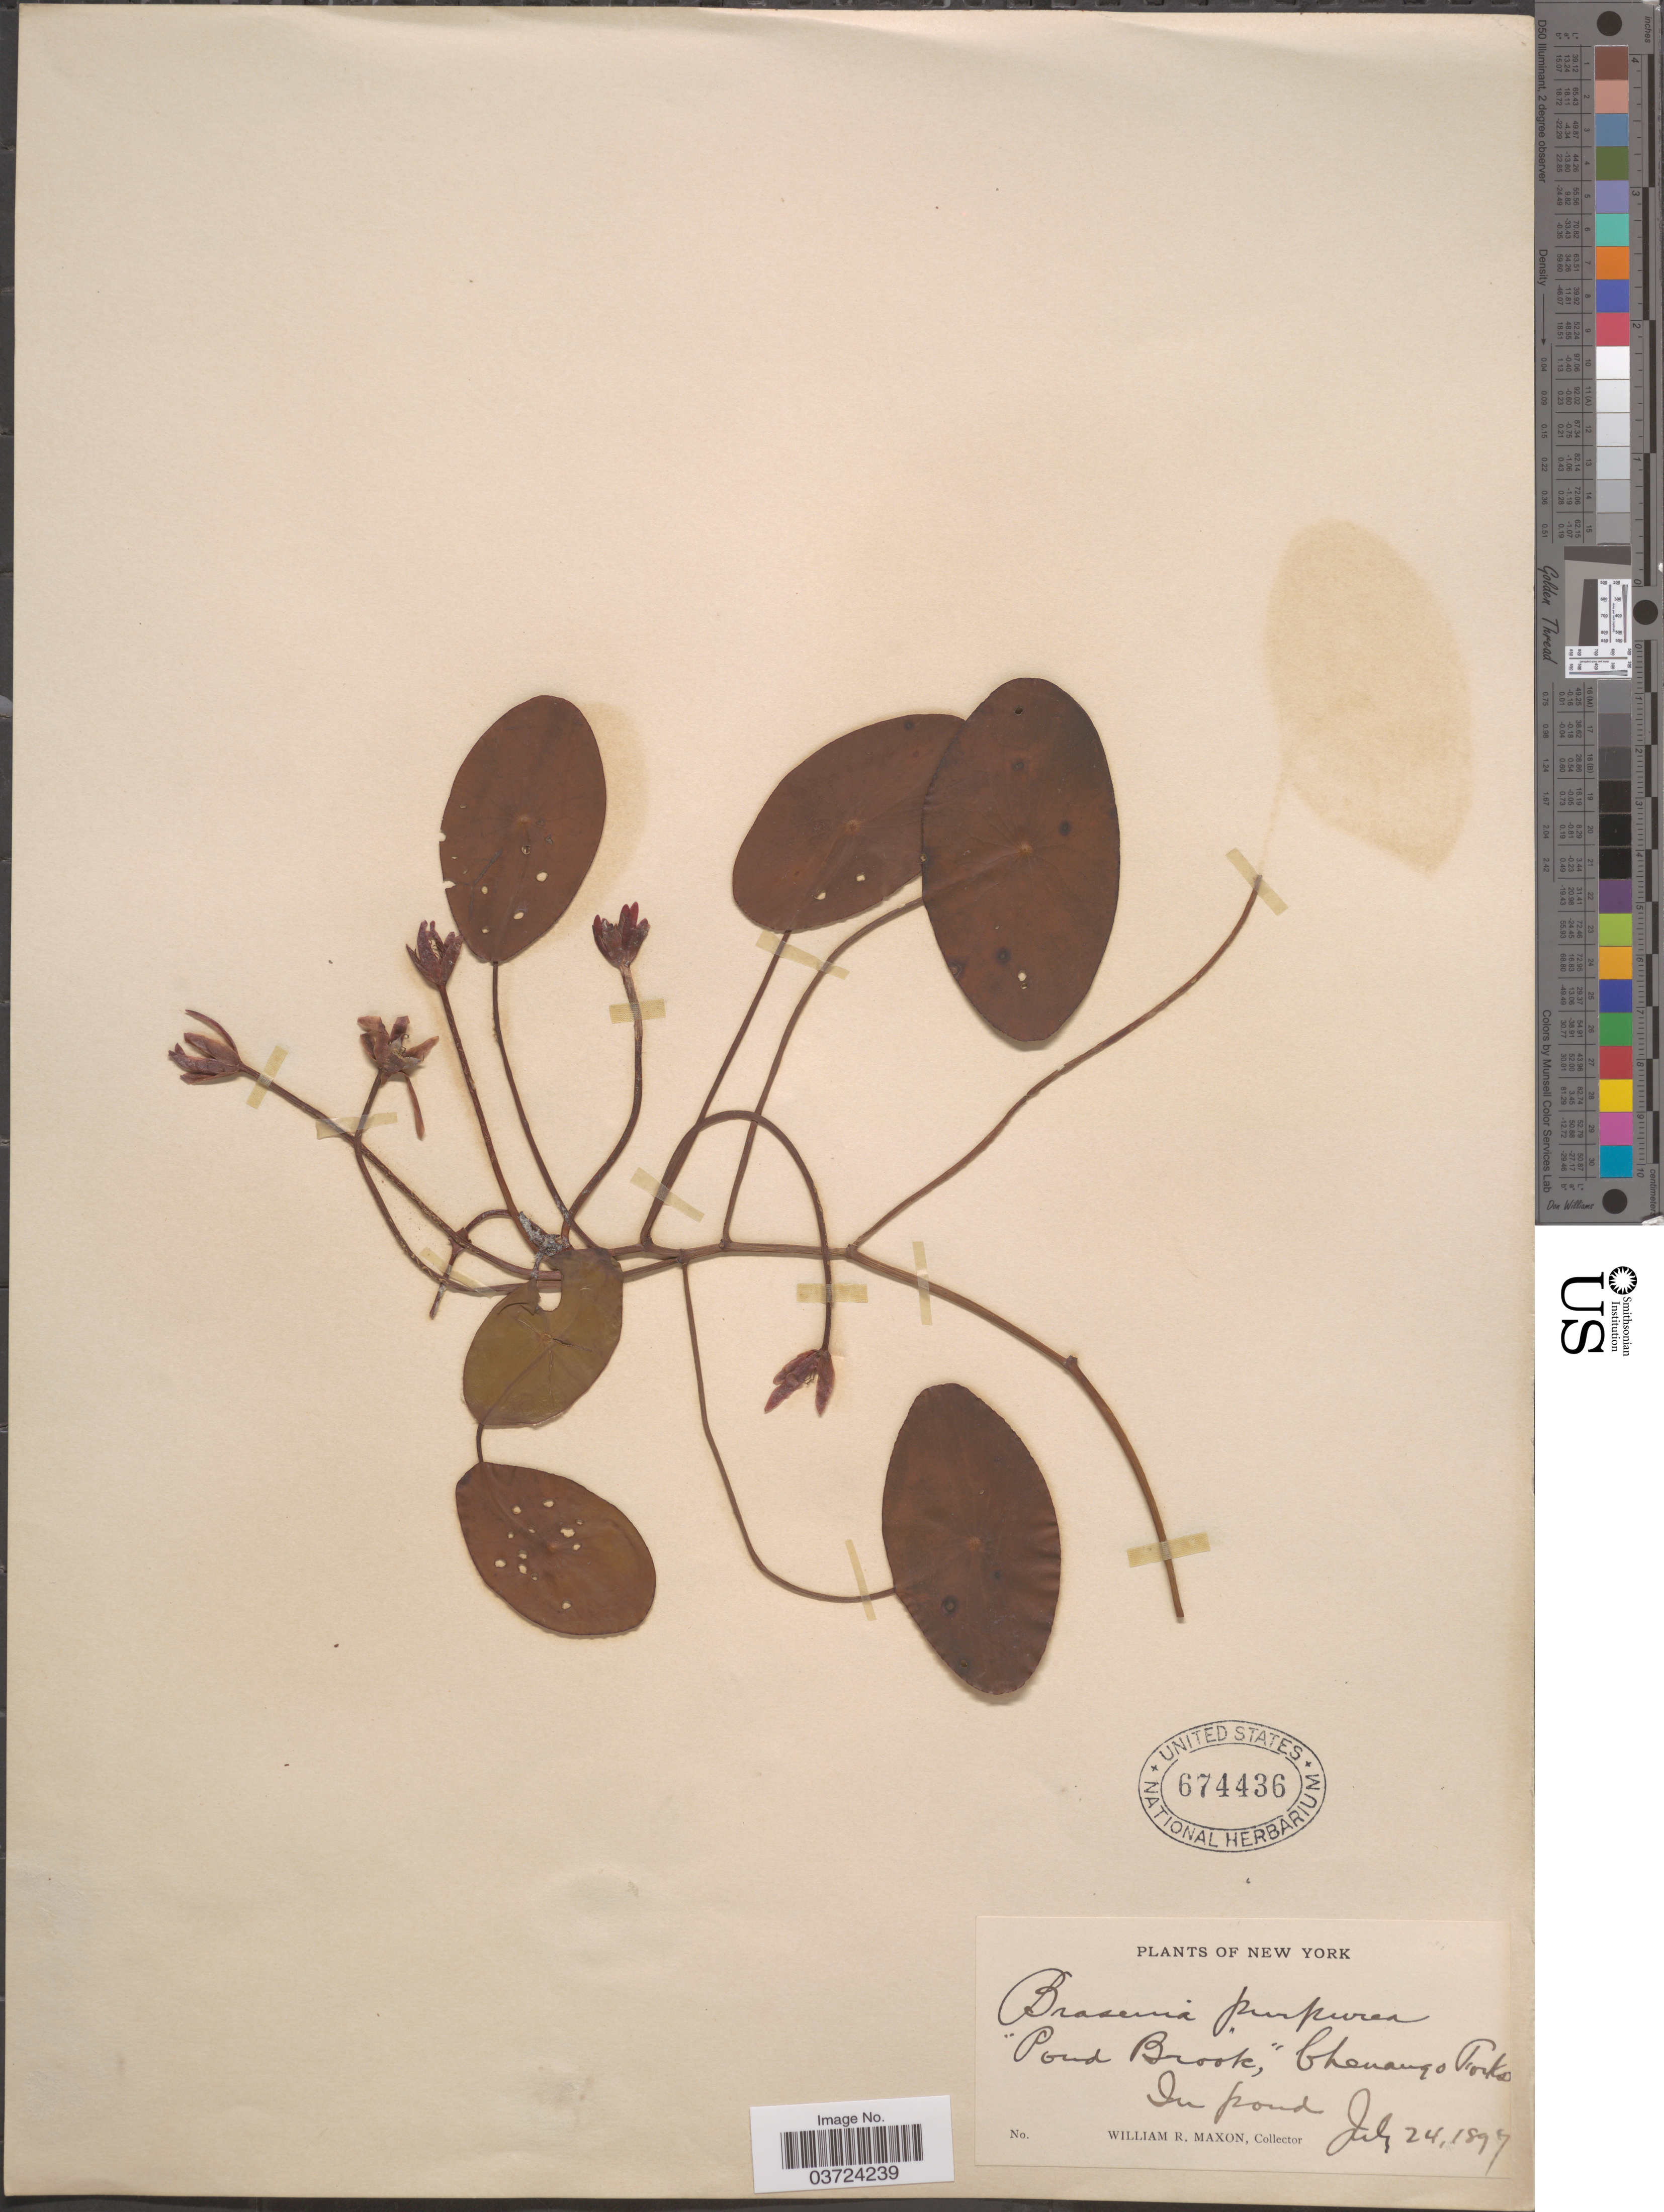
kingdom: Plantae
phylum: Tracheophyta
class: Magnoliopsida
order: Nymphaeales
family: Cabombaceae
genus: Brasenia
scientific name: Brasenia schreberi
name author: J.F. Gmel.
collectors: W. R. Maxon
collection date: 1897-07-24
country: United States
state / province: New York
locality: Chenango Forks.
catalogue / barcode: US 674436